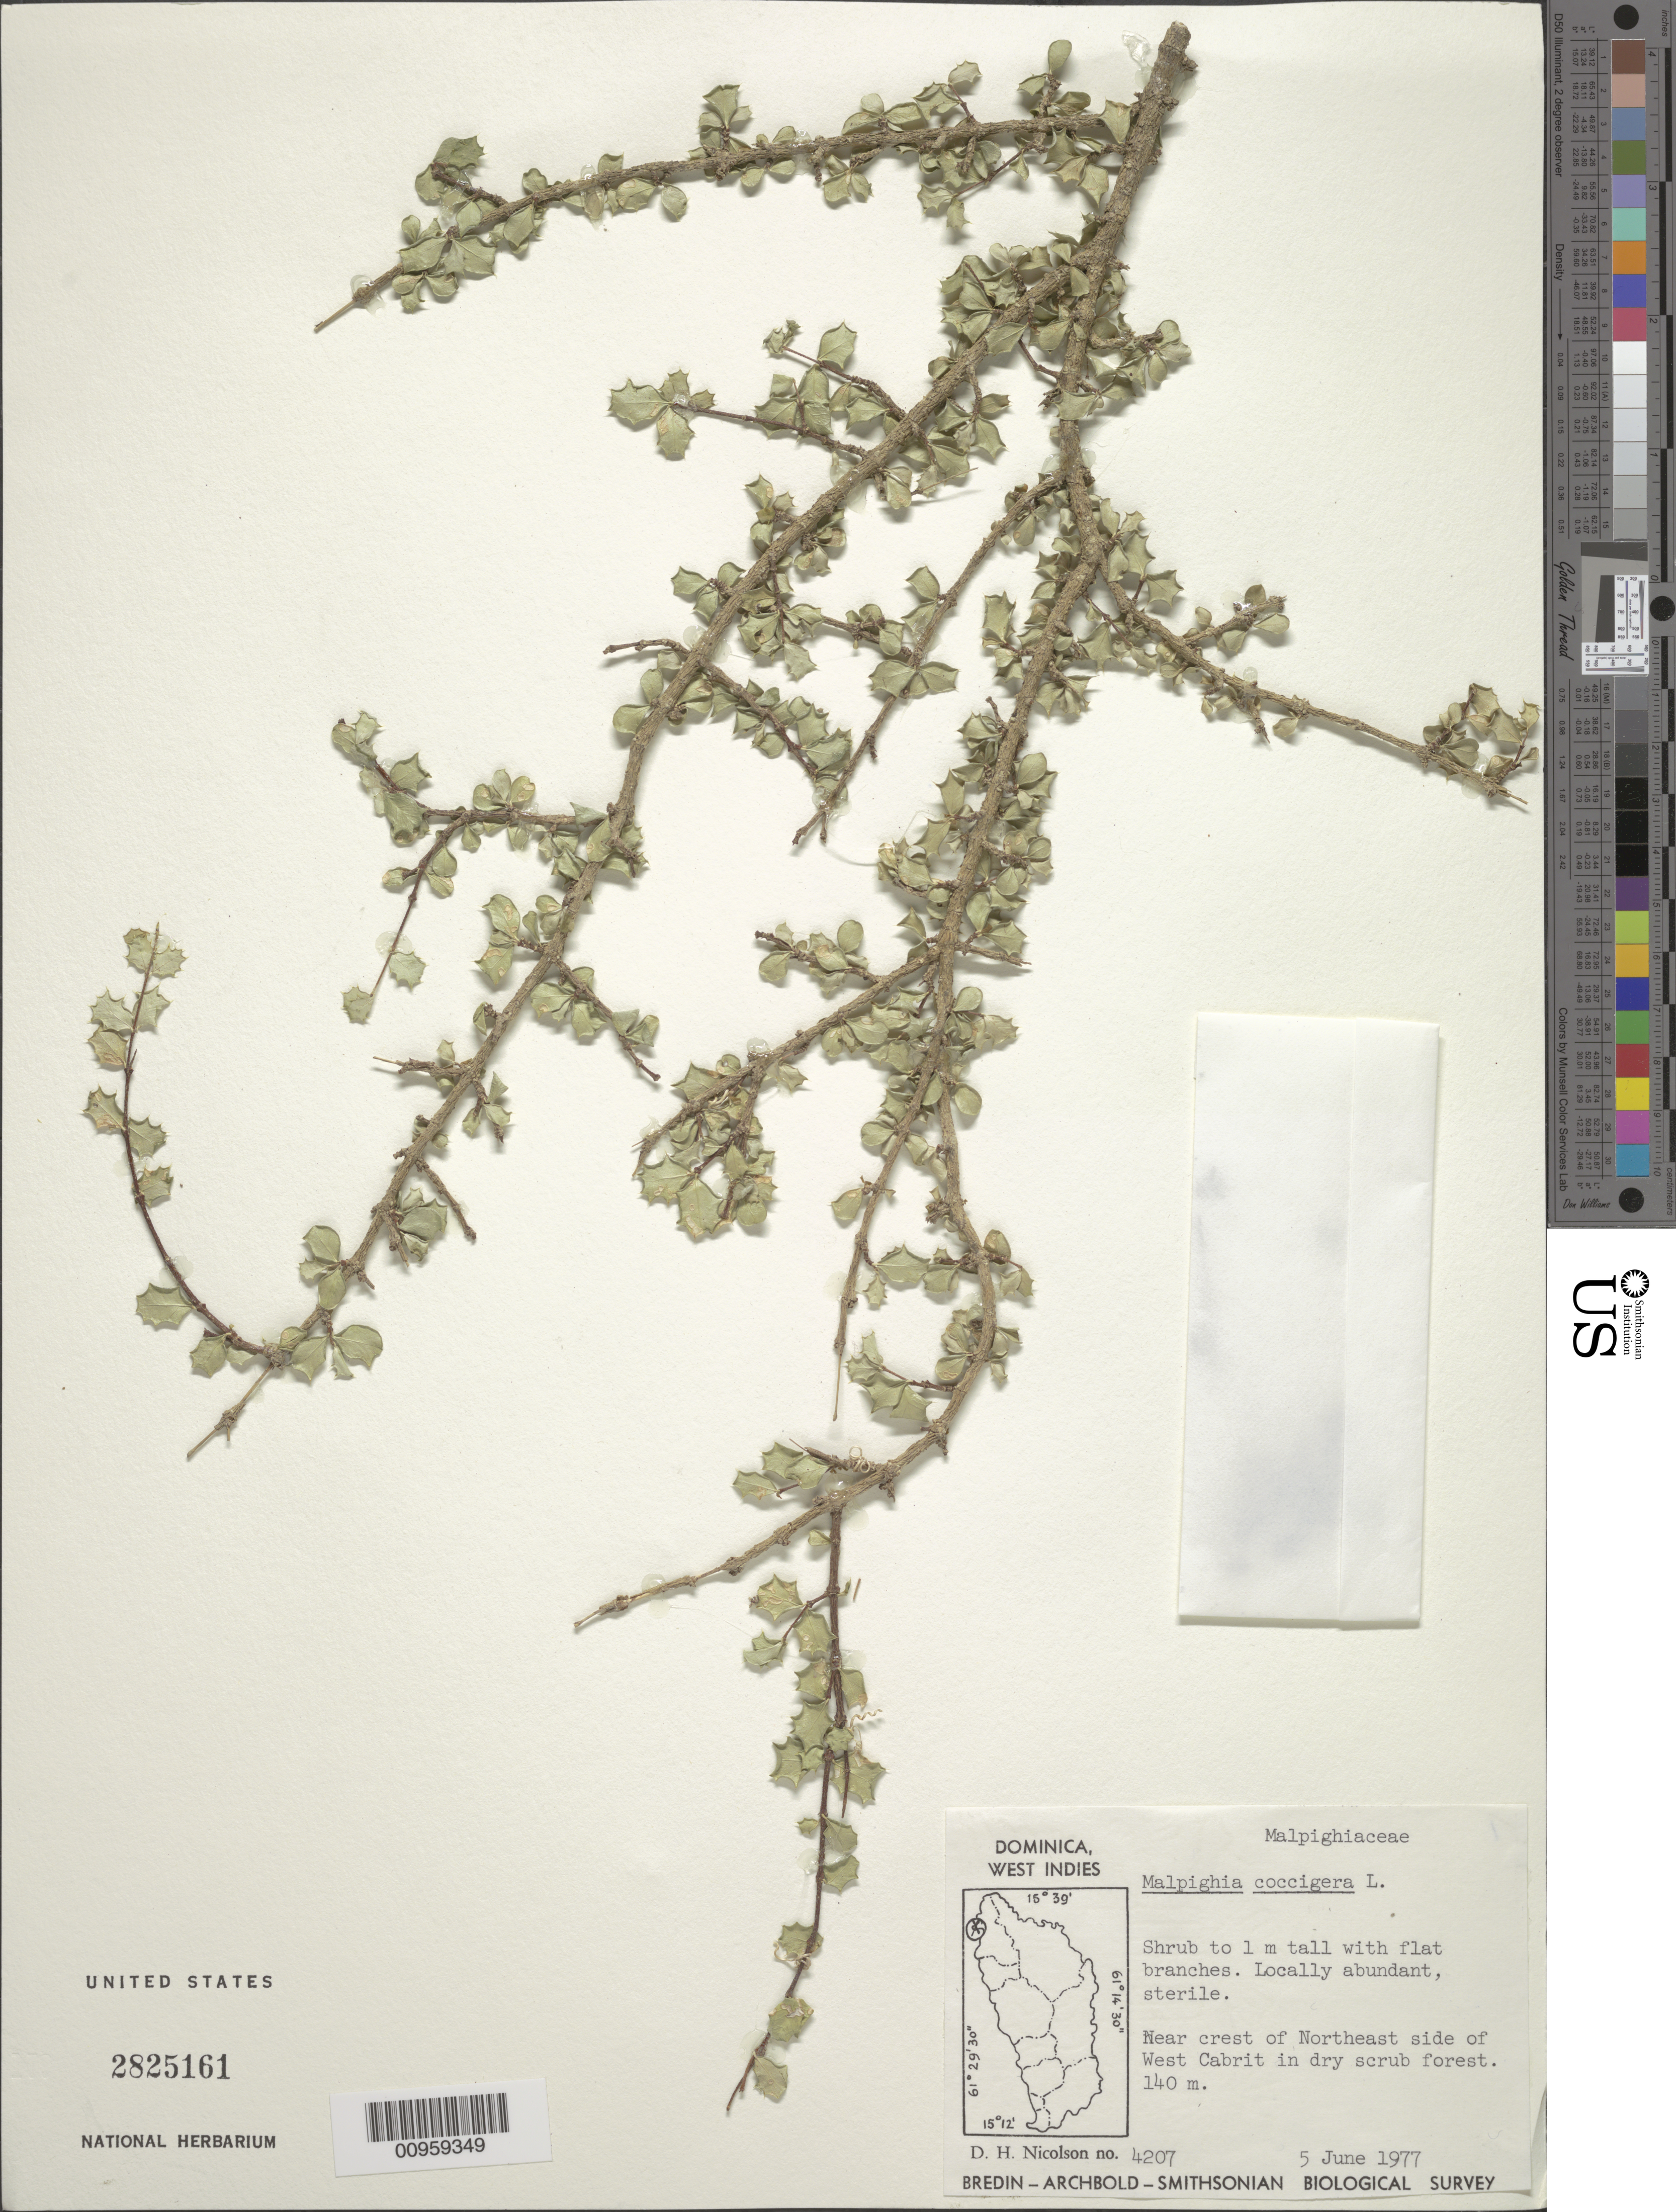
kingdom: Plantae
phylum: Tracheophyta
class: Magnoliopsida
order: Malpighiales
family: Malpighiaceae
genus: Malpighia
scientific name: Malpighia coccigera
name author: L.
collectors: D. H. Nicolson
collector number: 4207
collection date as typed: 05 Jun 1977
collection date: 1977-06-05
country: Dominica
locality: Near crest of northeast side of West Cabrit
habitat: In dry scrub forest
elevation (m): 140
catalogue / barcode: US 2825161